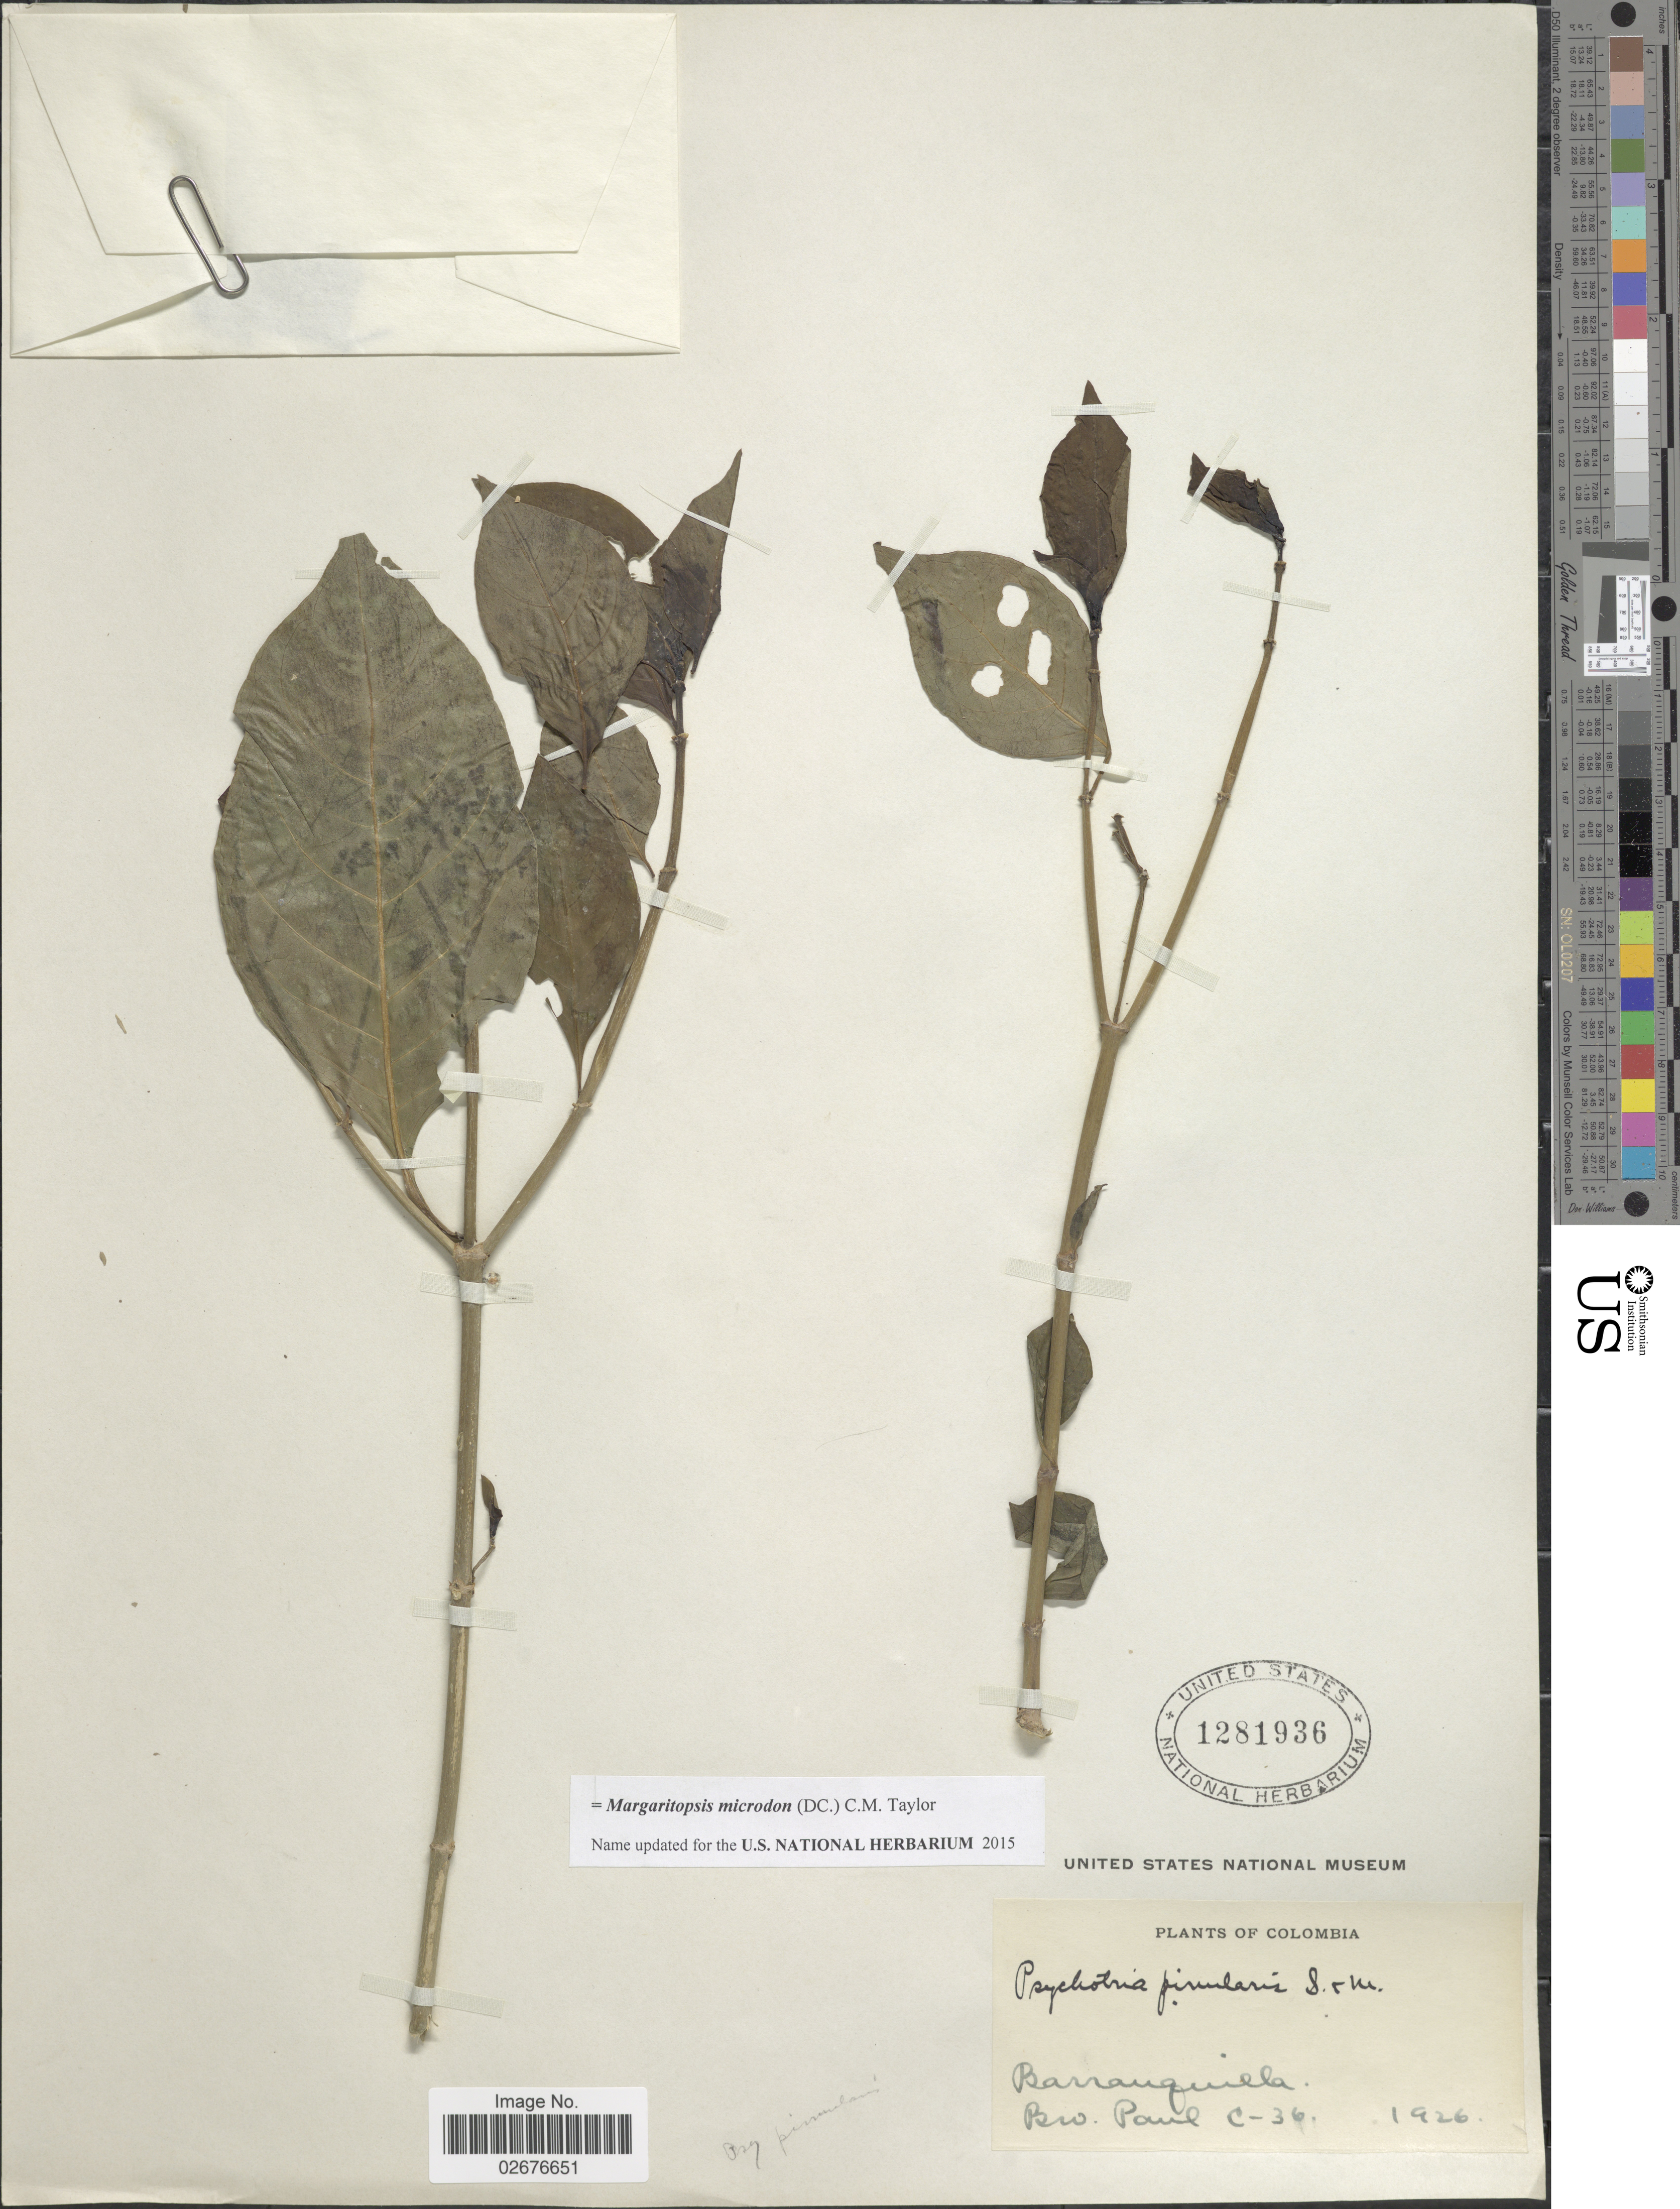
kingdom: Plantae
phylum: Tracheophyta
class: Magnoliopsida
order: Gentianales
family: Rubiaceae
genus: Margaritopsis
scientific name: Margaritopsis microdon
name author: (DC.) C.M. Taylor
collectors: B. Paul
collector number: C-36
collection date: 1926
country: Colombia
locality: Barranquilla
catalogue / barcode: US 1281936